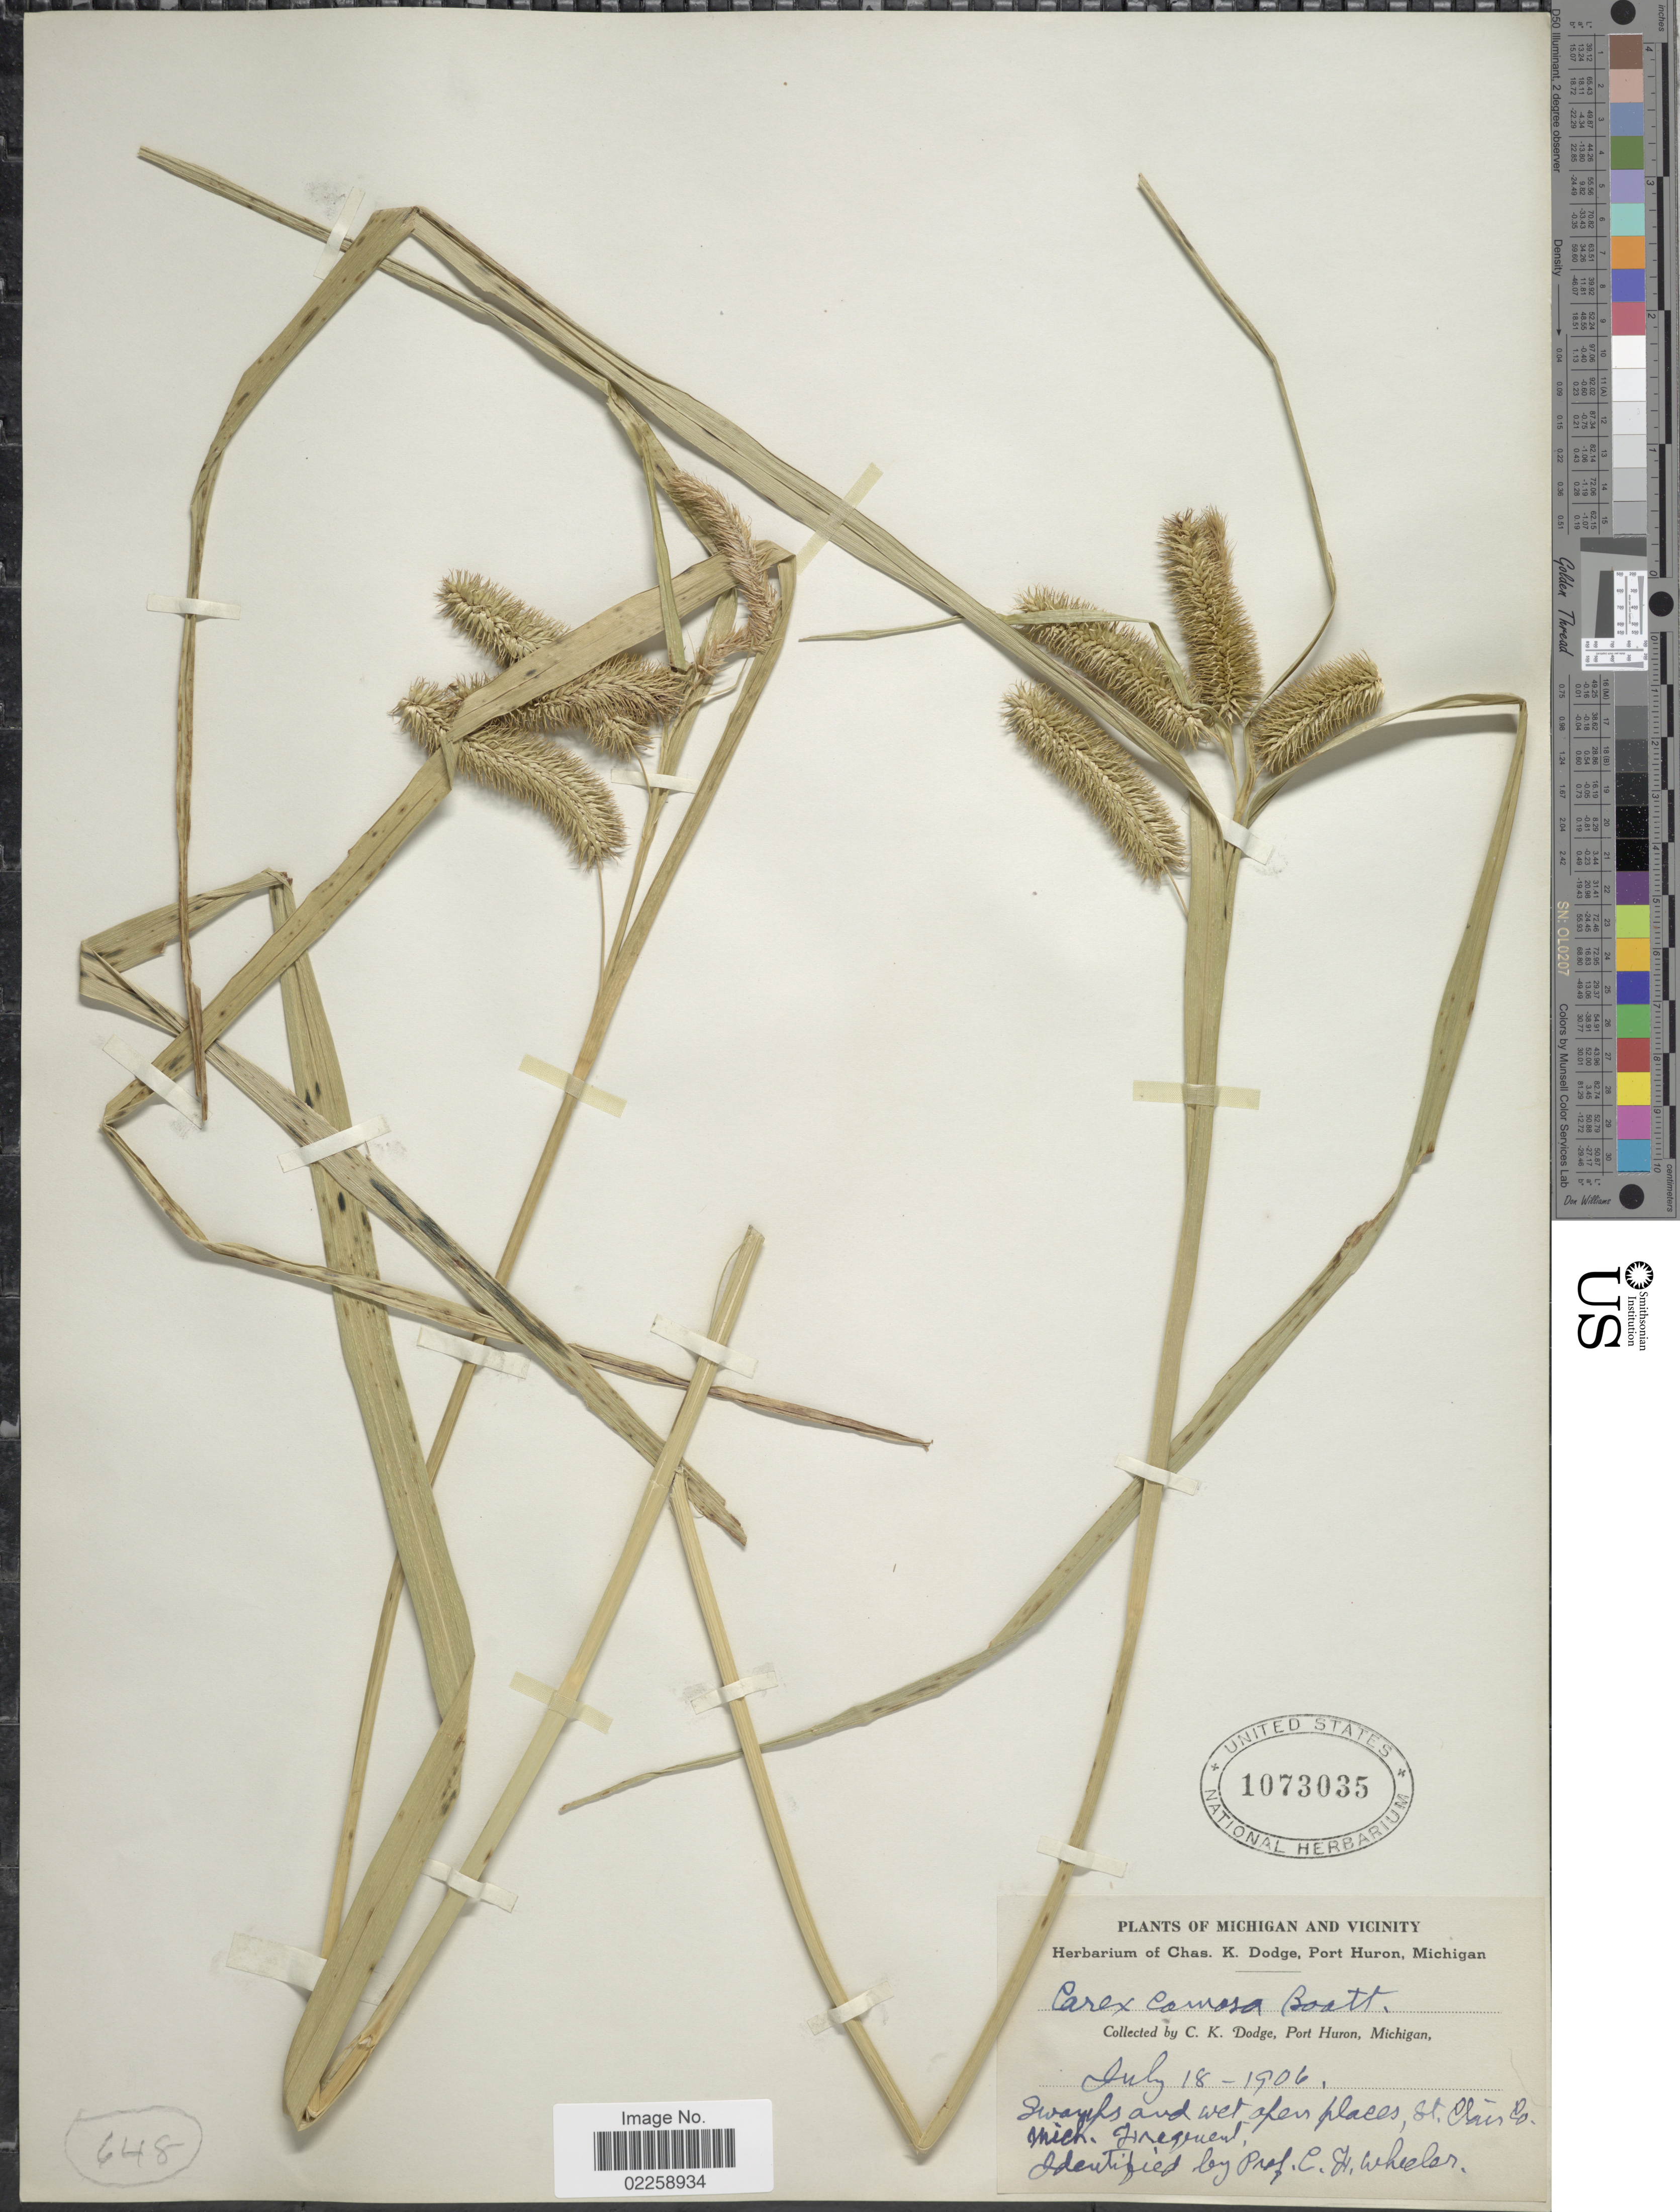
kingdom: Plantae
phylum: Tracheophyta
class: Liliopsida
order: Poales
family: Cyperaceae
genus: Carex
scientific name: Carex comosa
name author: Boott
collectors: C. Dodge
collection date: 1906-07-18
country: United States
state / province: Michigan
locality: Michigan and vicinity, Port Huron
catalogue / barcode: US 1073035